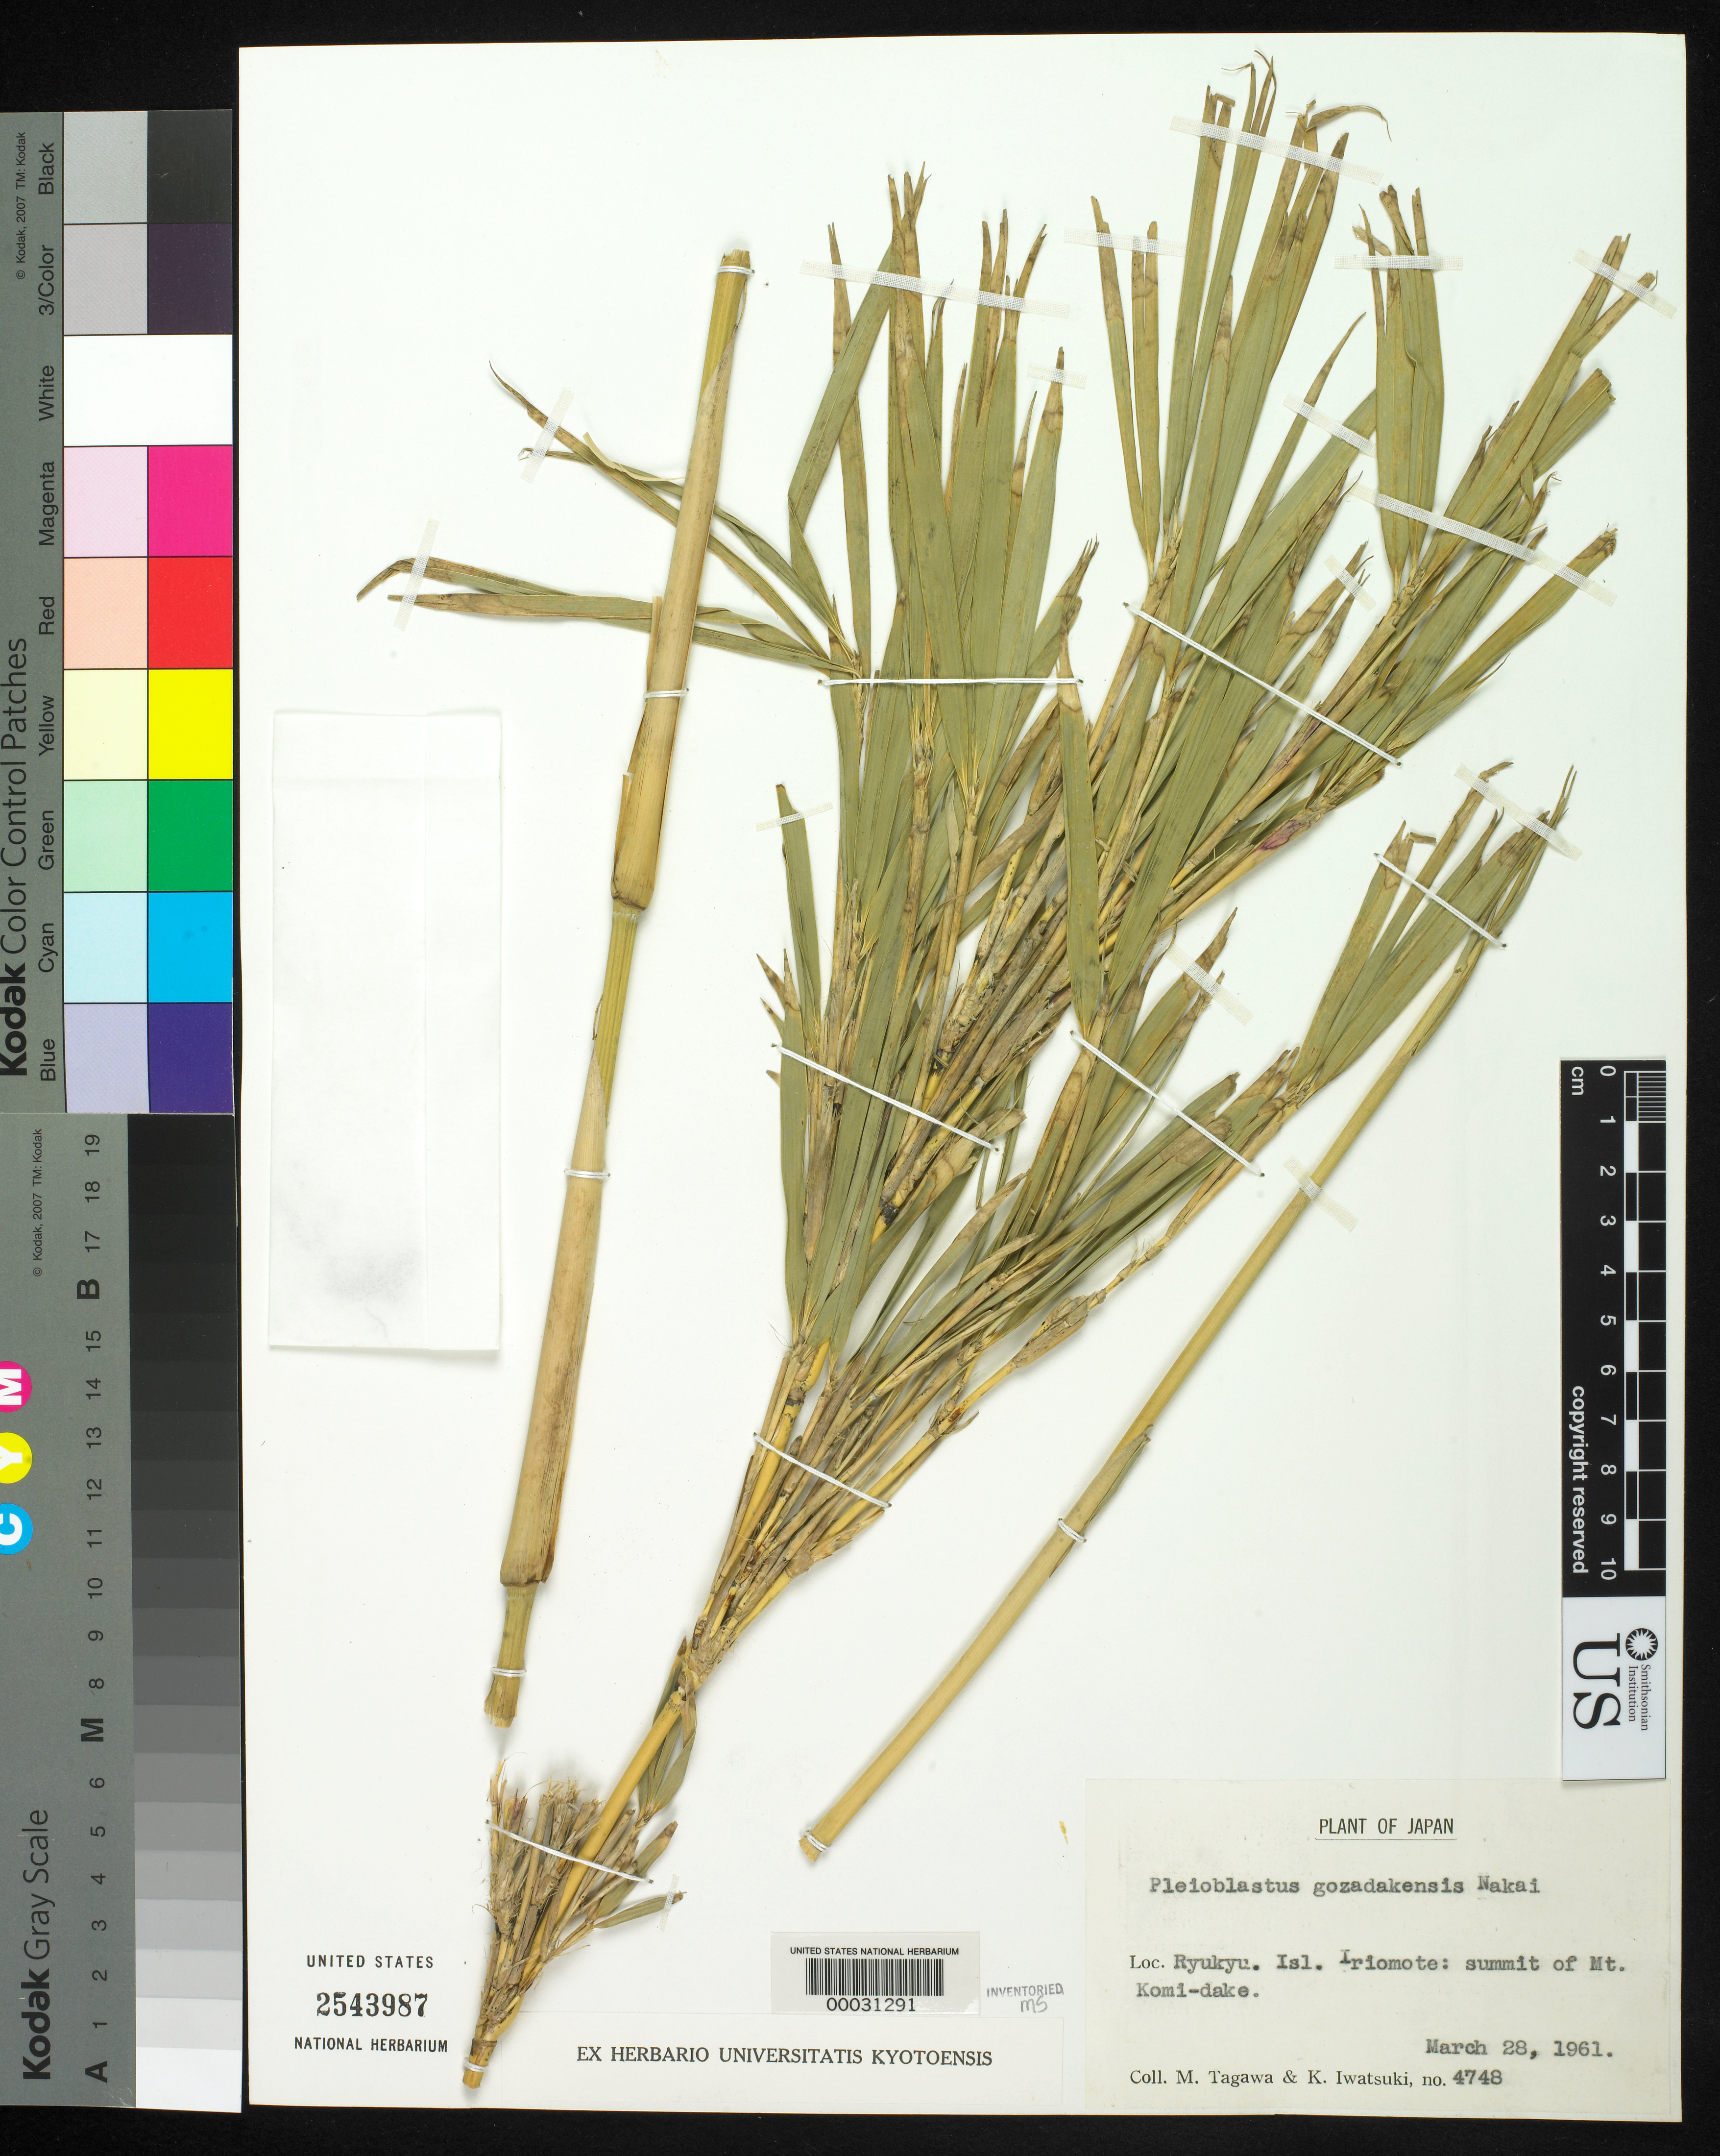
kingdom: Plantae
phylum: Tracheophyta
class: Liliopsida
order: Poales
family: Poaceae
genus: Pleioblastus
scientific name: Pleioblastus linearis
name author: (Hack.) Nakai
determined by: Poaceae Reorganization Project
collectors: M. Tagawa & K. Iwatsuki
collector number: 4748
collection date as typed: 28 Mar 1961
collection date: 1961-03-28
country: Japan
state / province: Okinawa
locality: Ryukyu Islands, Iriomote, mt. komi-dake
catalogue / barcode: US 2543987